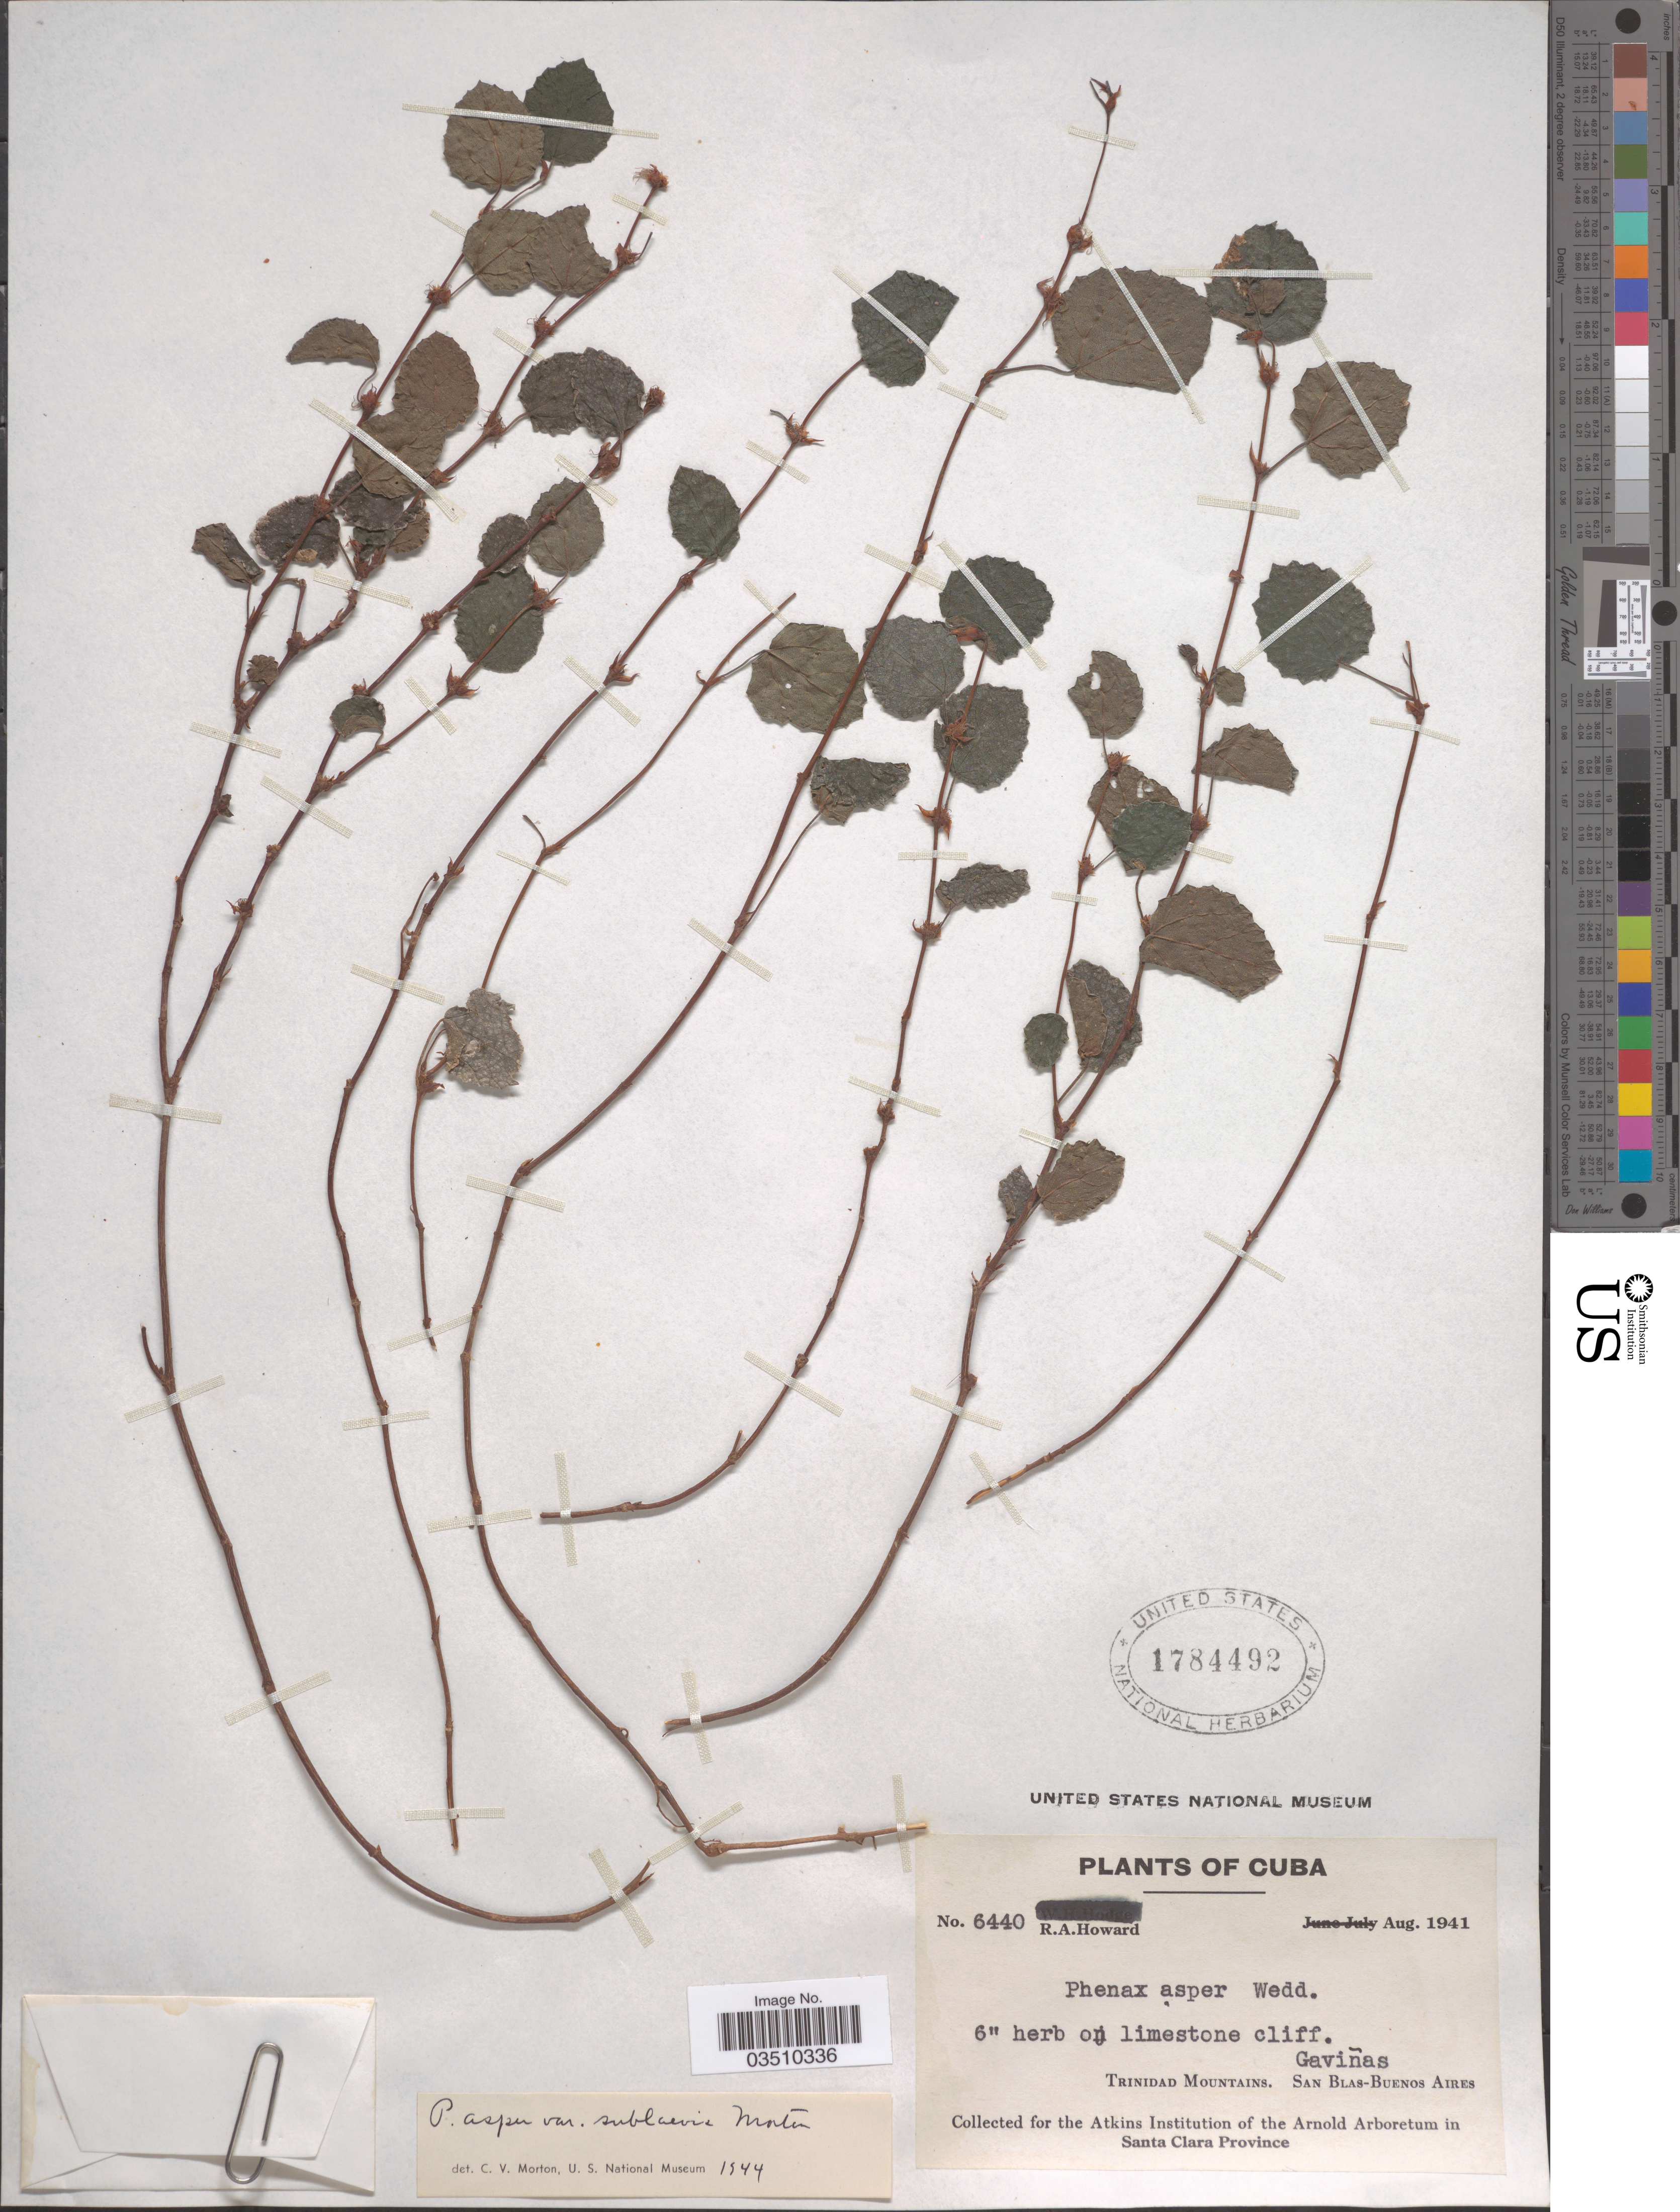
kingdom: Plantae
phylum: Tracheophyta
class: Magnoliopsida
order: Rosales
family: Urticaceae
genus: Phenax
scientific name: Phenax asper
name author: Wedd.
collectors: R. A. Howard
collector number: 6440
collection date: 1941-08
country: Cuba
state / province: Las Villas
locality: Gaviñas. Trinidad Mountains. San Blas-Buenos Aires. Santa Clara Province.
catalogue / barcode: US 1784492